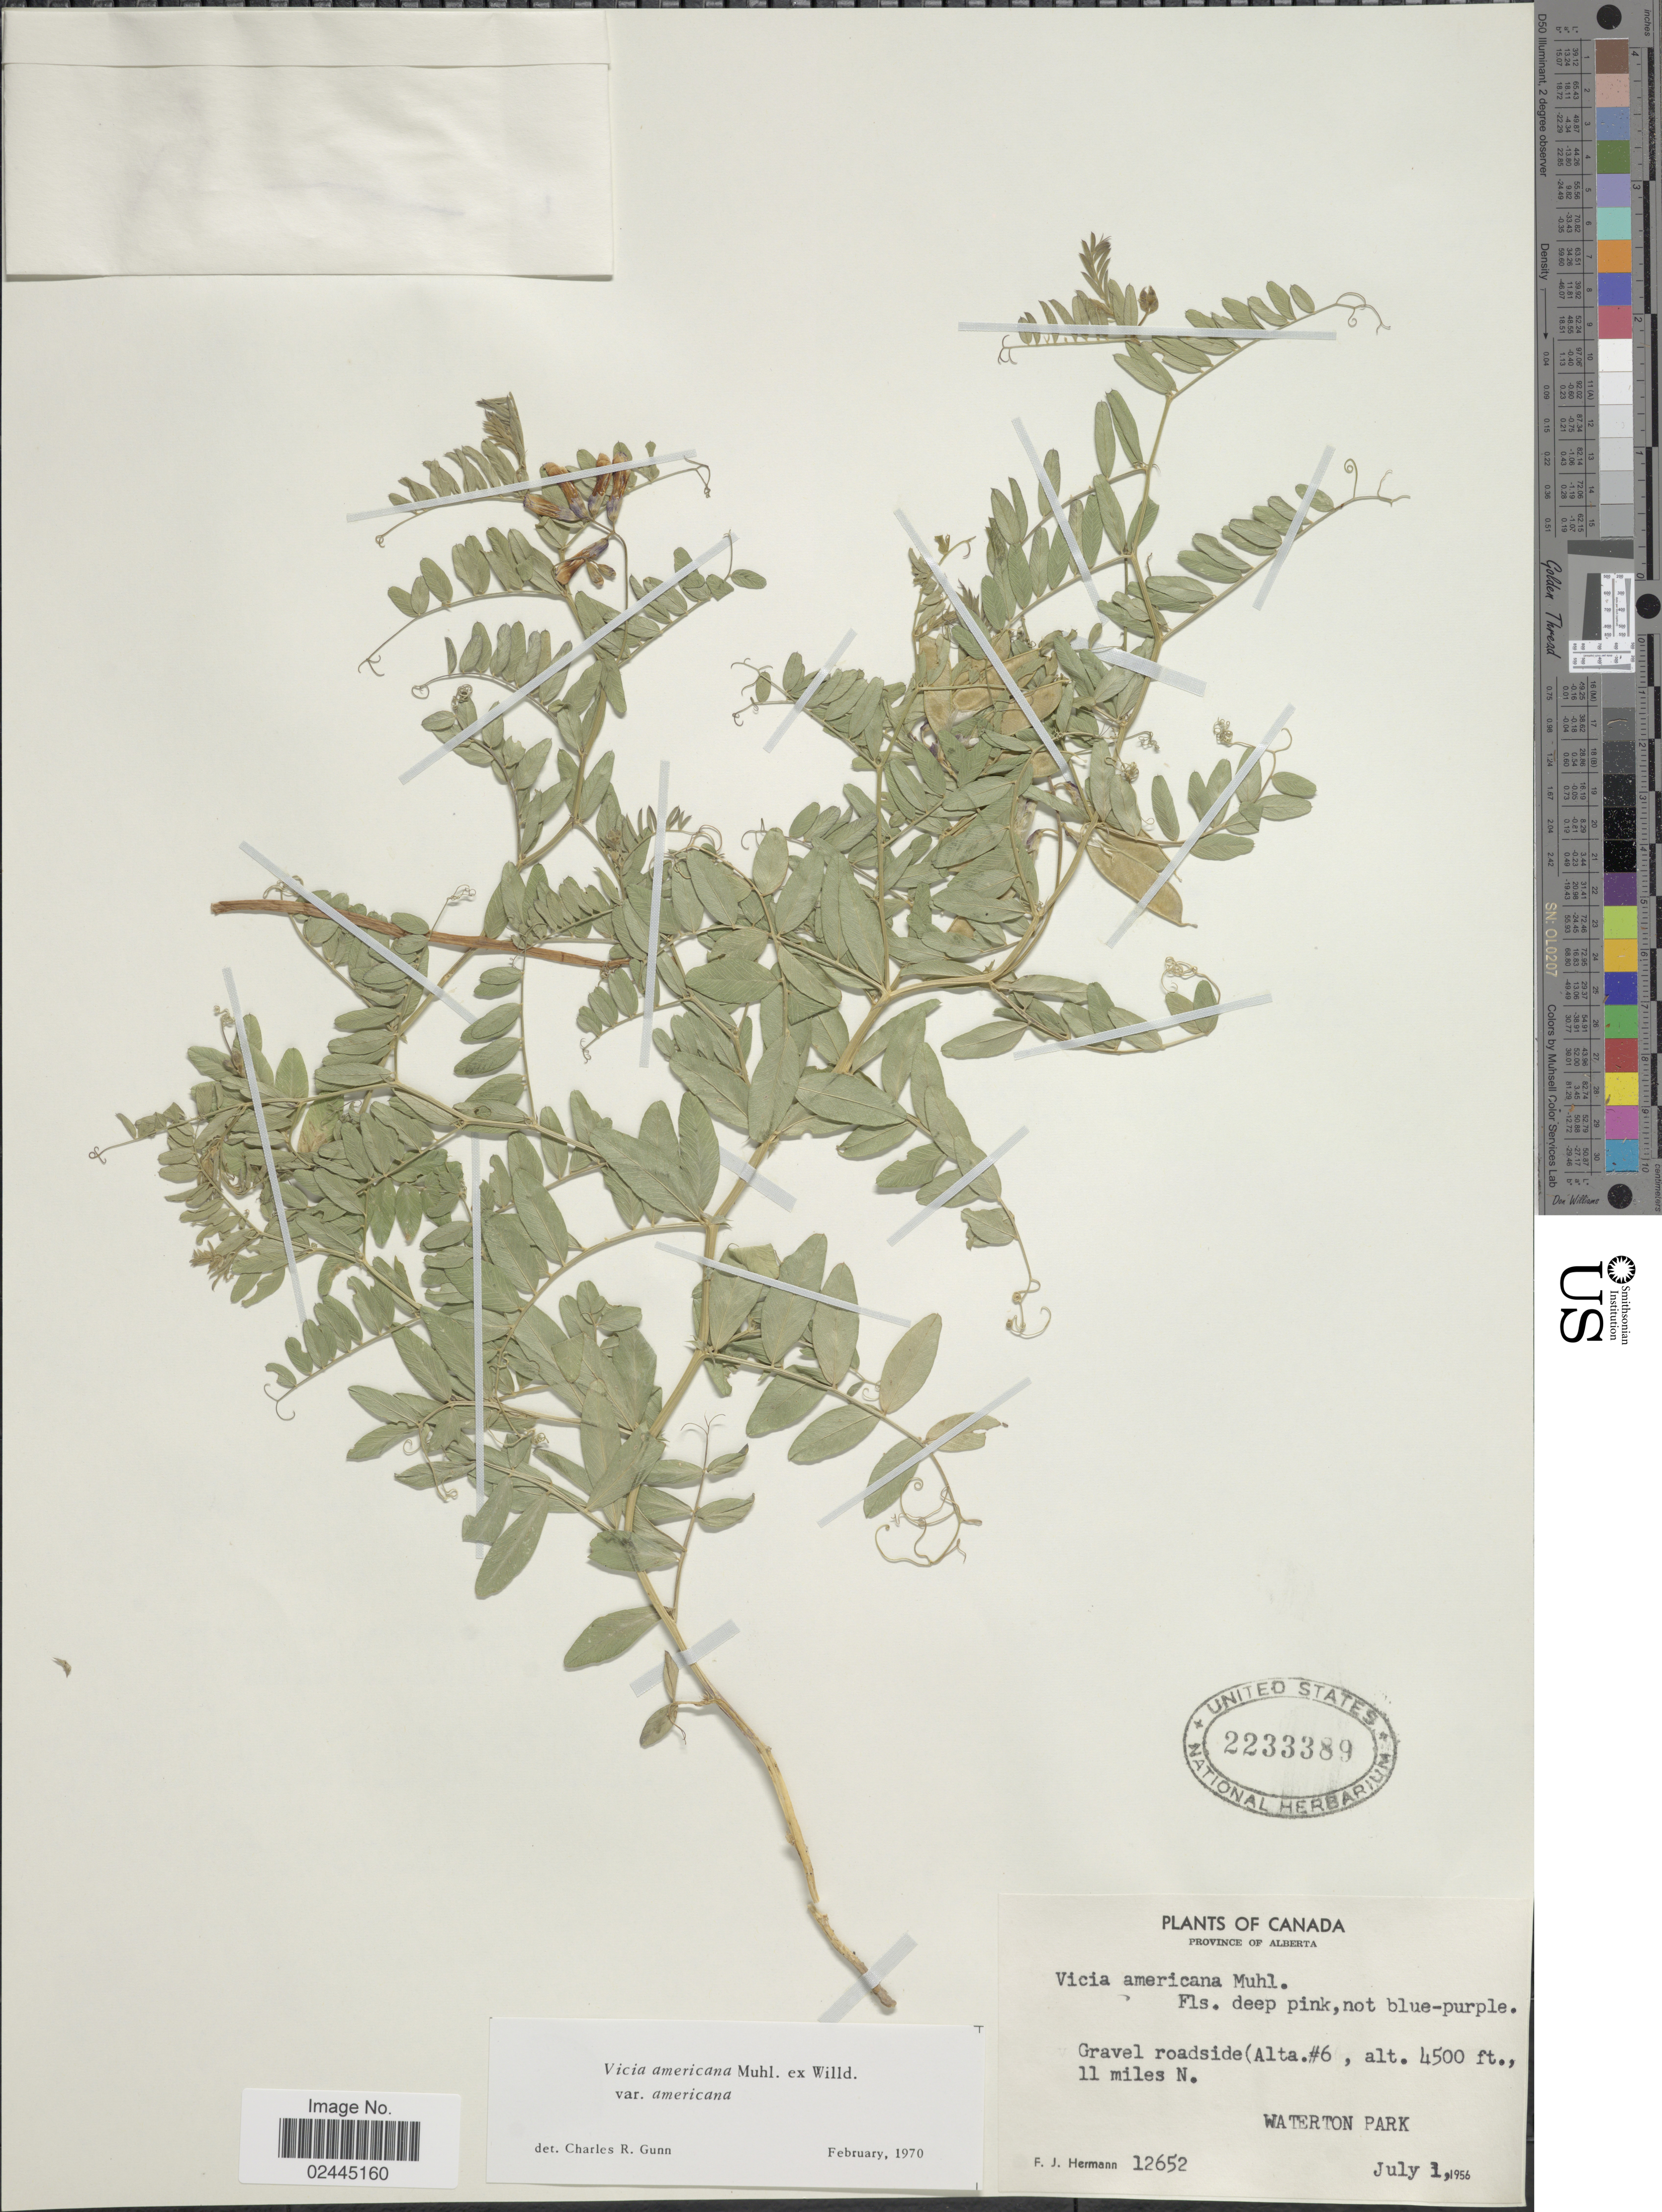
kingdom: Plantae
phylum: Tracheophyta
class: Magnoliopsida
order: Fabales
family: Fabaceae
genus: Vicia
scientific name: Vicia americana var. americana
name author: Muhl. ex Willd.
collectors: F. J. Hermann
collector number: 12652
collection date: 1956-07-01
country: Canada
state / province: Alberta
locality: Gravel roadside (Alta.#6) 11 miles N. Waterton Park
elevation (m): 1372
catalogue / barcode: US 2233389